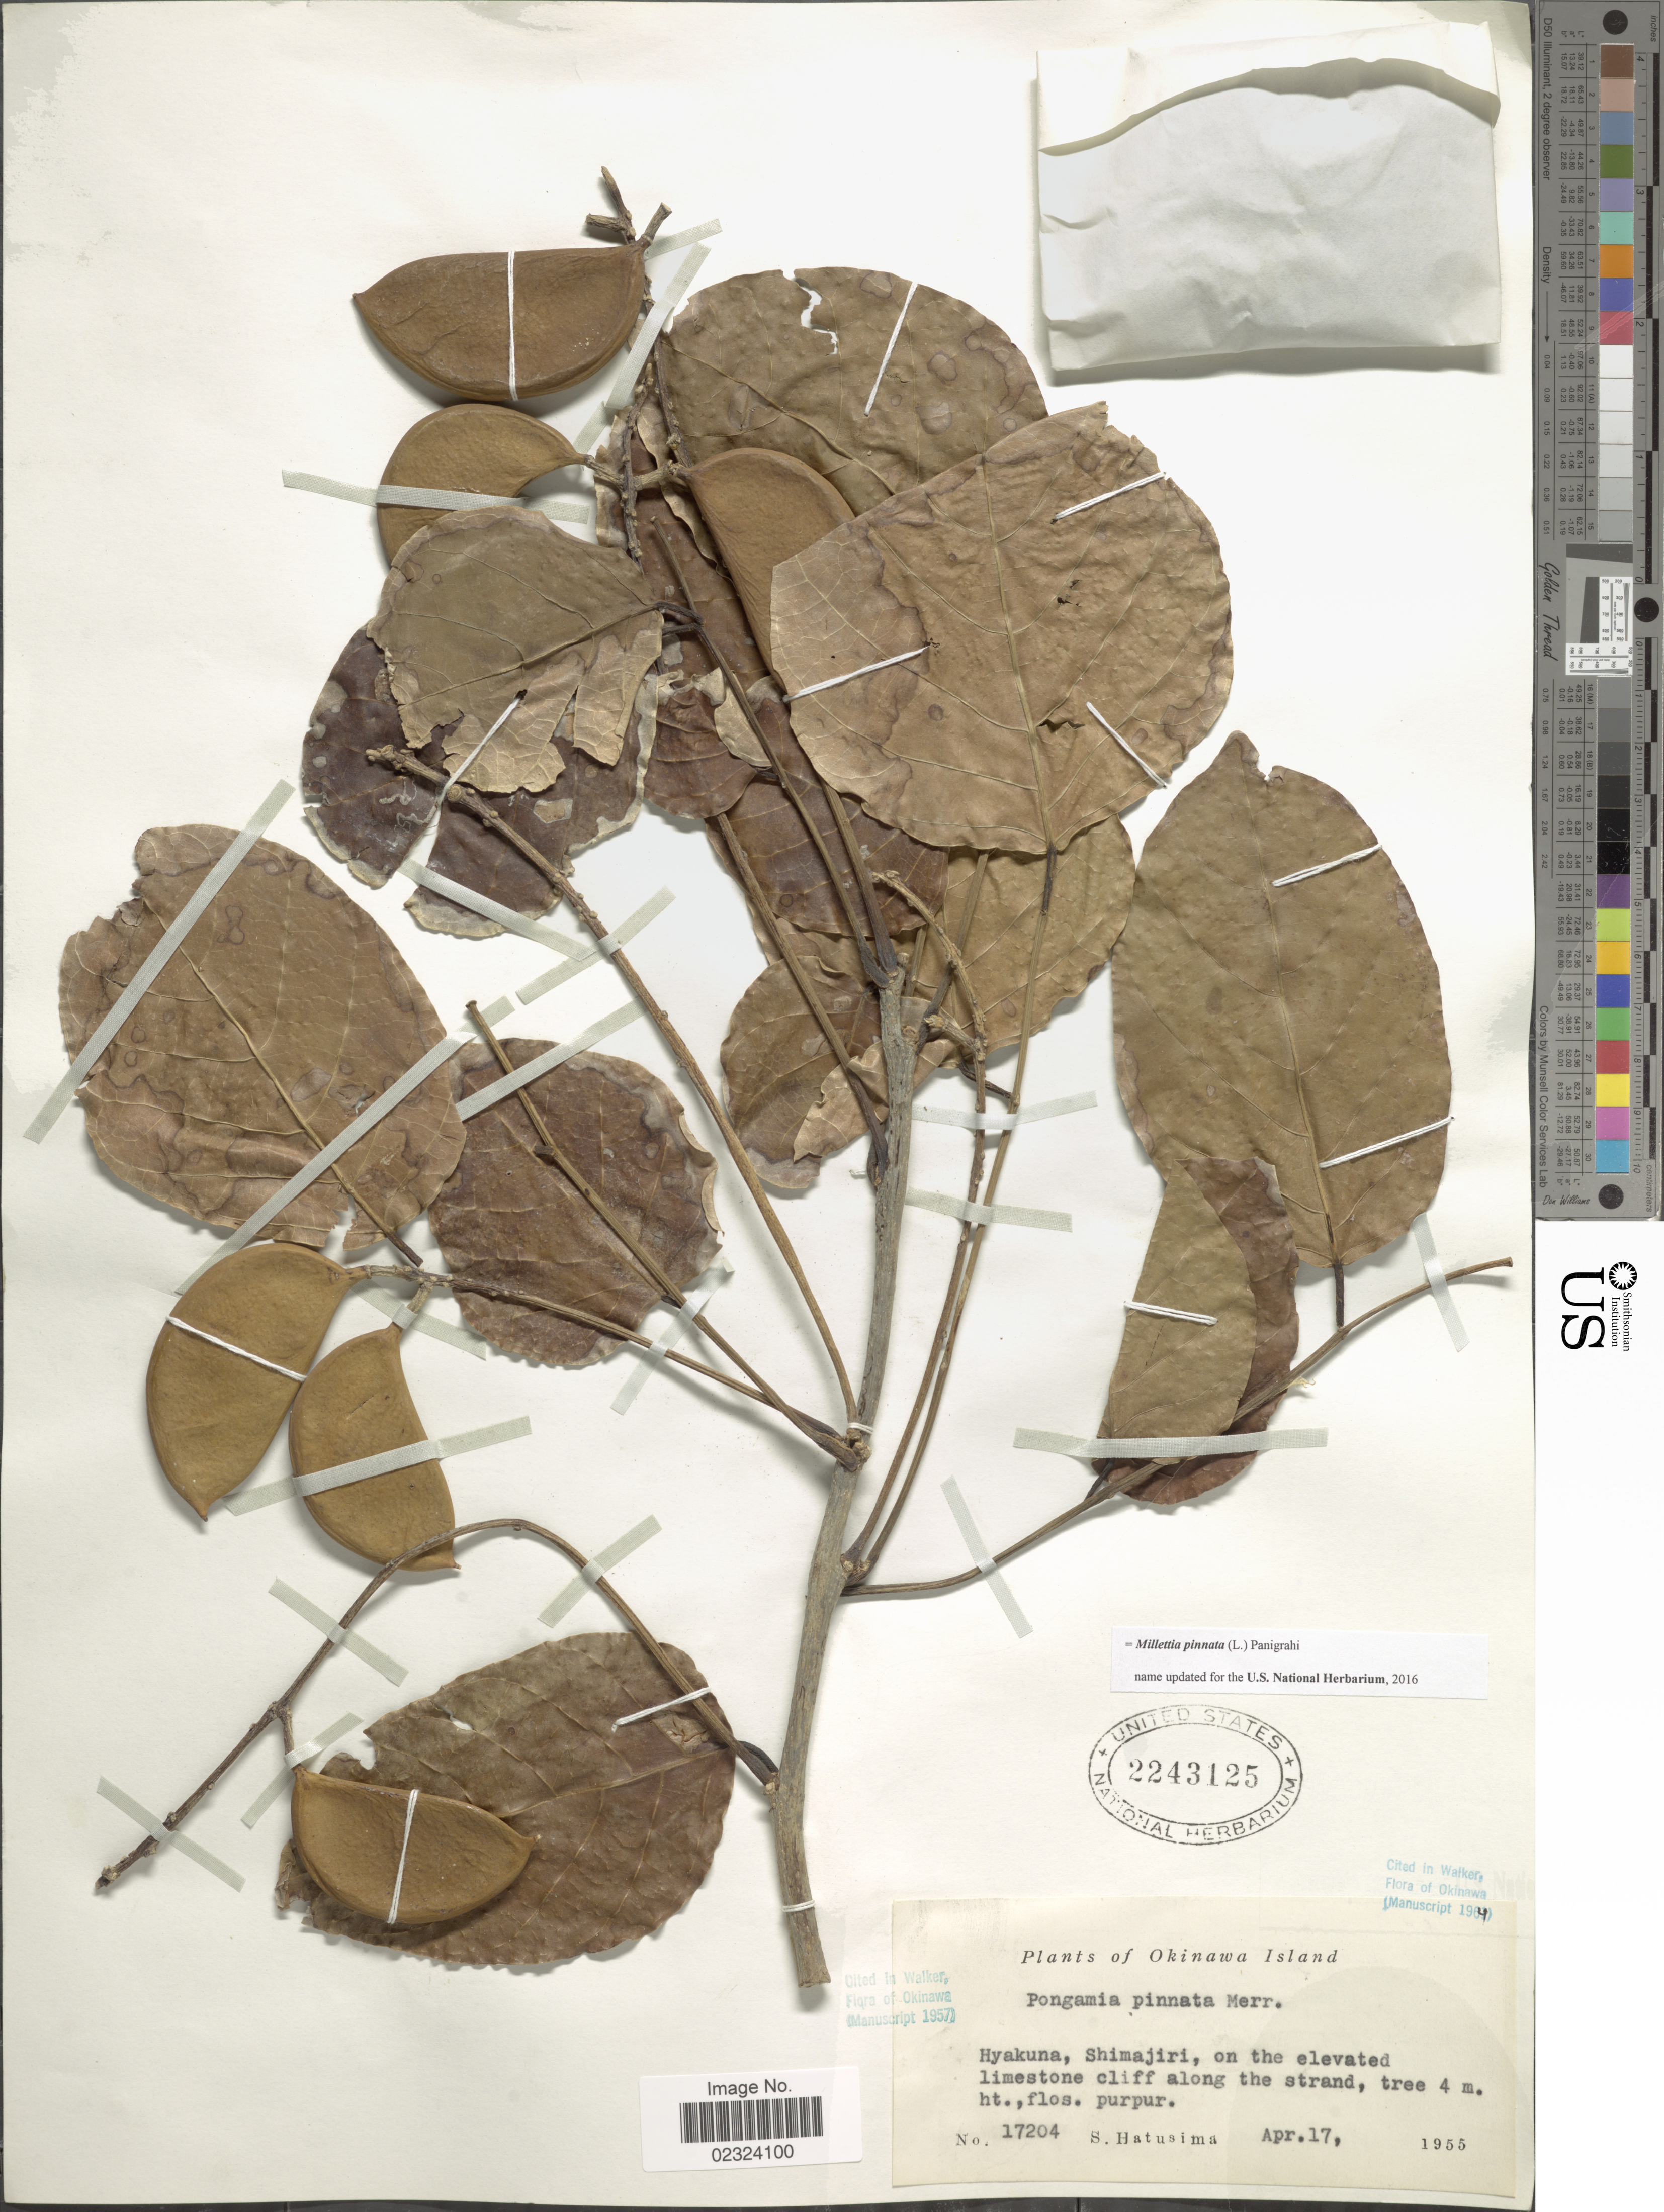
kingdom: Plantae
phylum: Tracheophyta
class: Magnoliopsida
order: Fabales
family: Fabaceae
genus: Millettia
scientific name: Millettia pinnata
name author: (L.) Panigrahi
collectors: S. Hatusima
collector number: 17204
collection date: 1955-04-17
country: Japan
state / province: Okinawa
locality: Okinawa Island. Hyakuna, Shimajiri, on the elevated limestone cliff along the strand.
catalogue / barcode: US 2243125